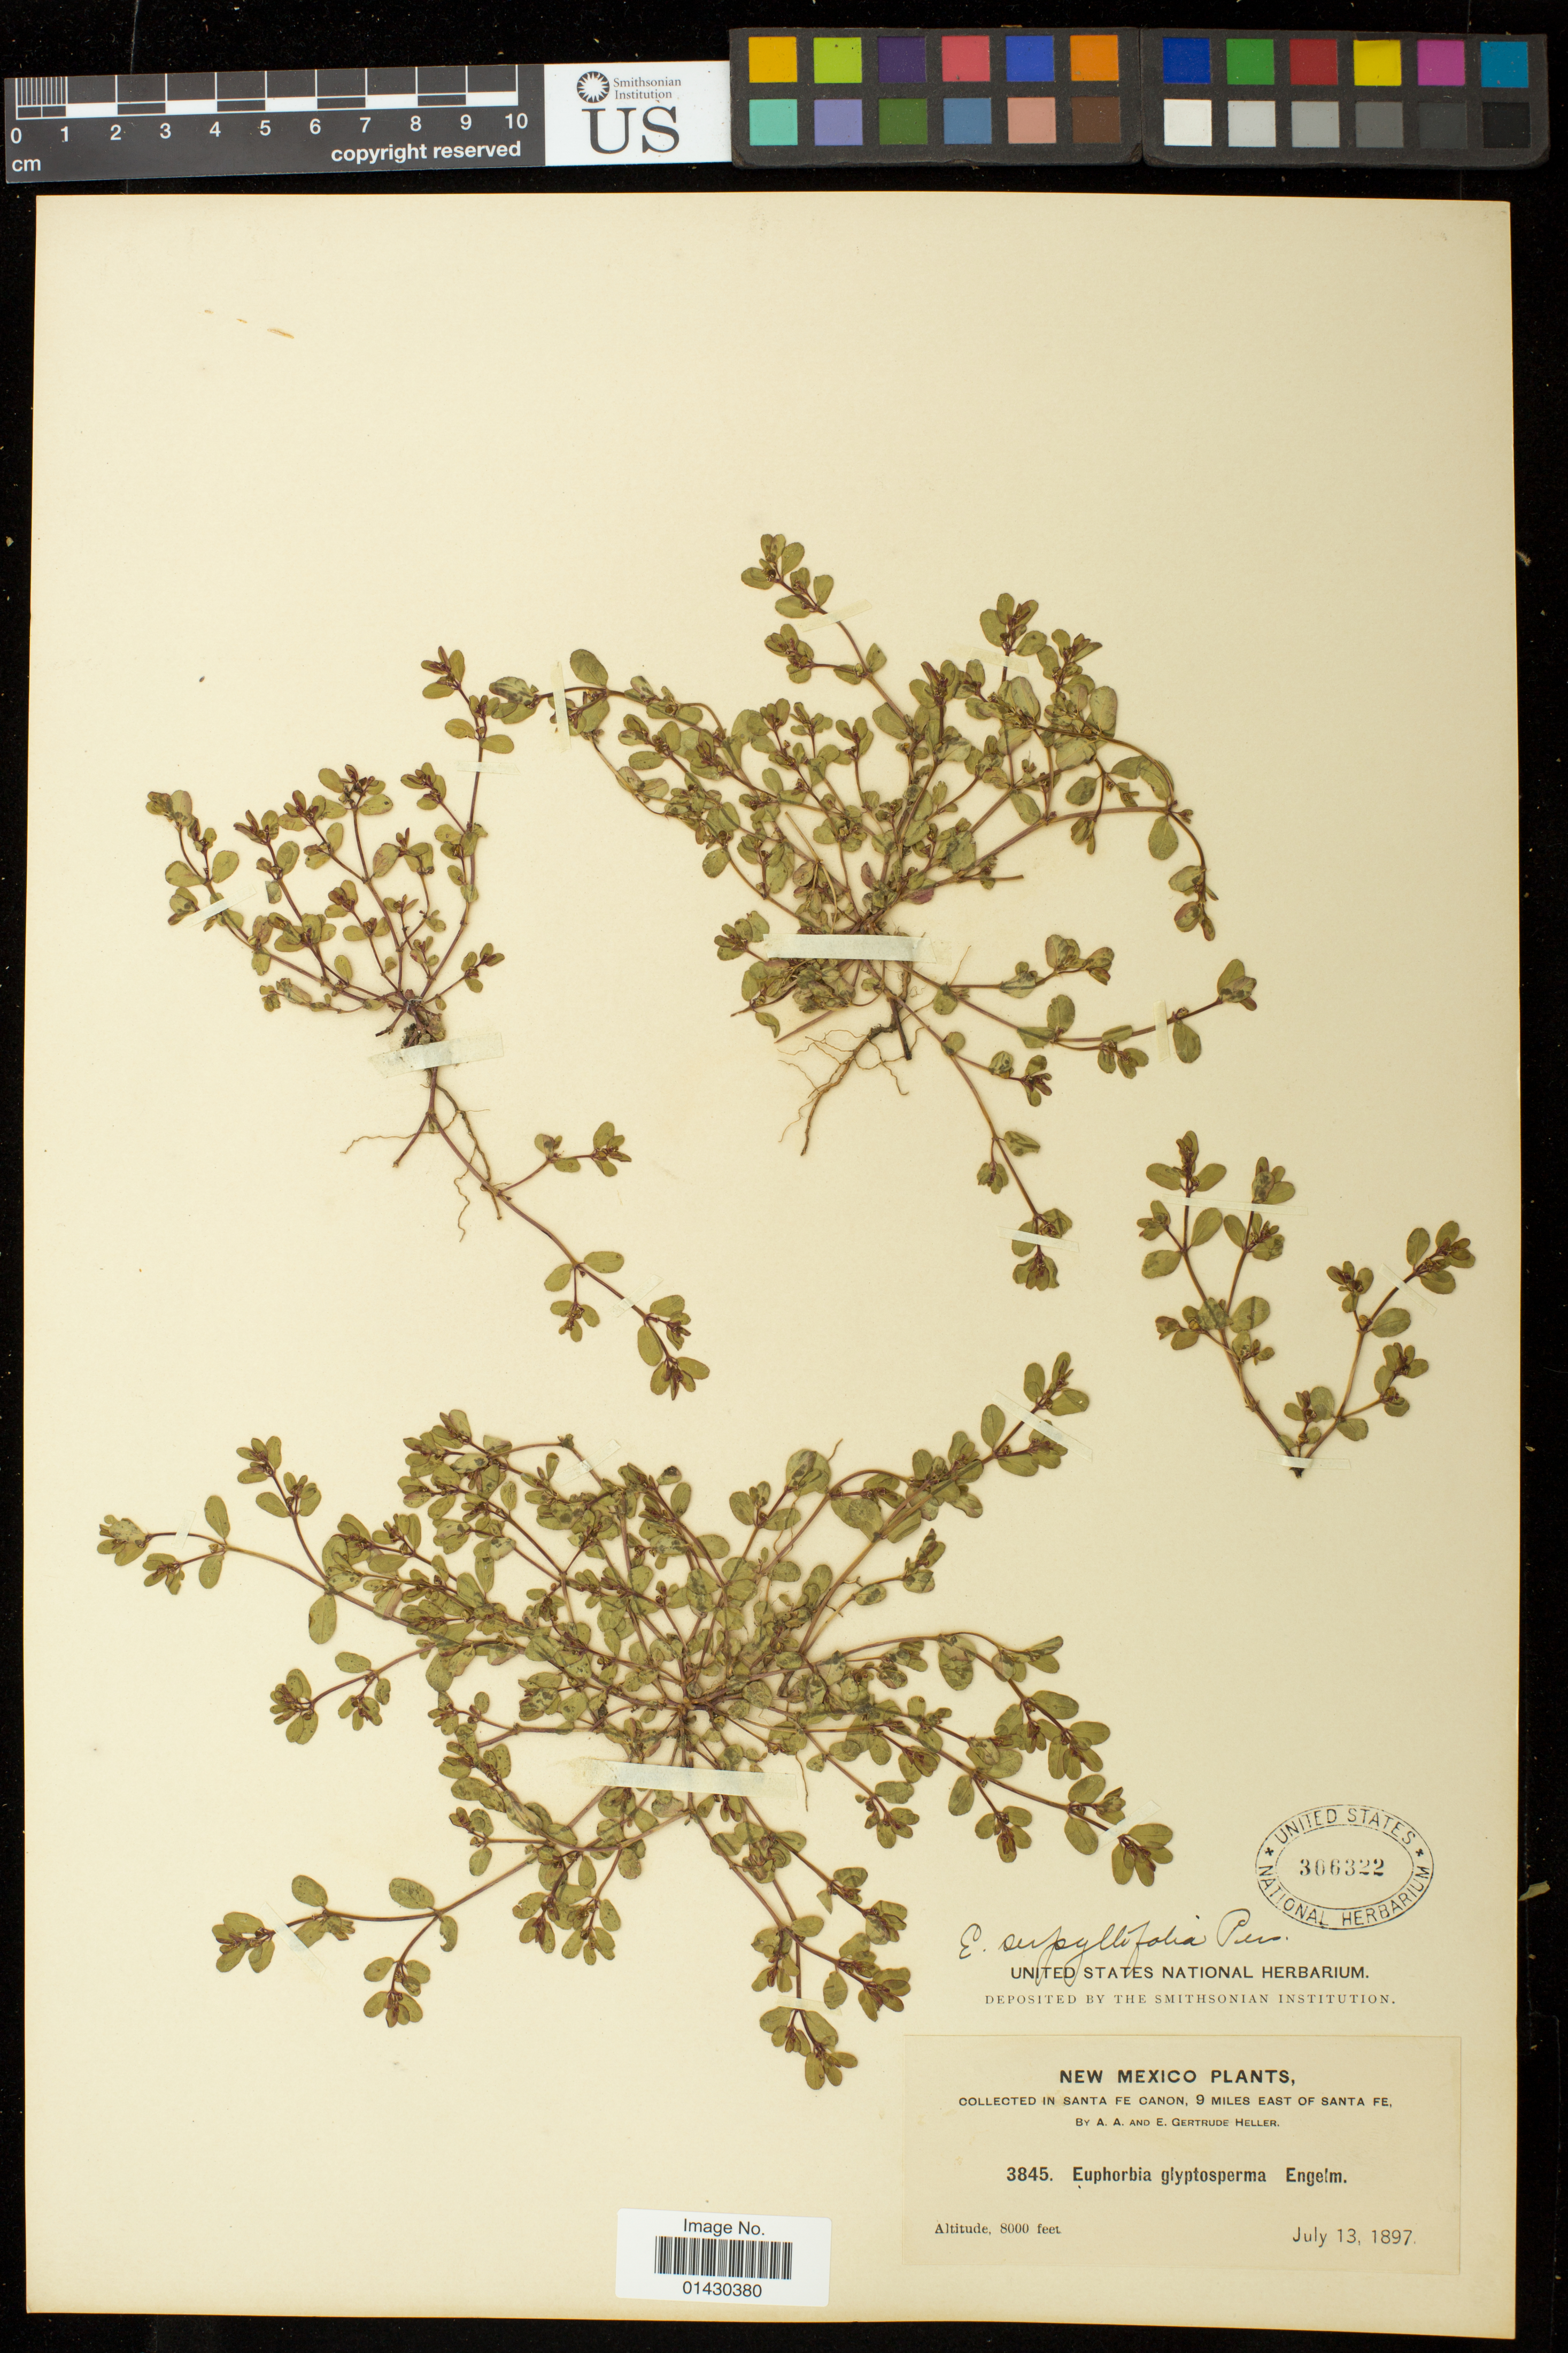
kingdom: Plantae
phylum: Tracheophyta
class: Magnoliopsida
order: Malpighiales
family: Euphorbiaceae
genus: Euphorbia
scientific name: Euphorbia serpillifolia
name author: Pers.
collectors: A. A. Heller & E. G. Heller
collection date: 1897-07-13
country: United States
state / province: New Mexico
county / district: Santa Fe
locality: Collected in Sata Fe Canon, 9 miles east of Santa Fe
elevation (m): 2438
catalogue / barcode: US 306322